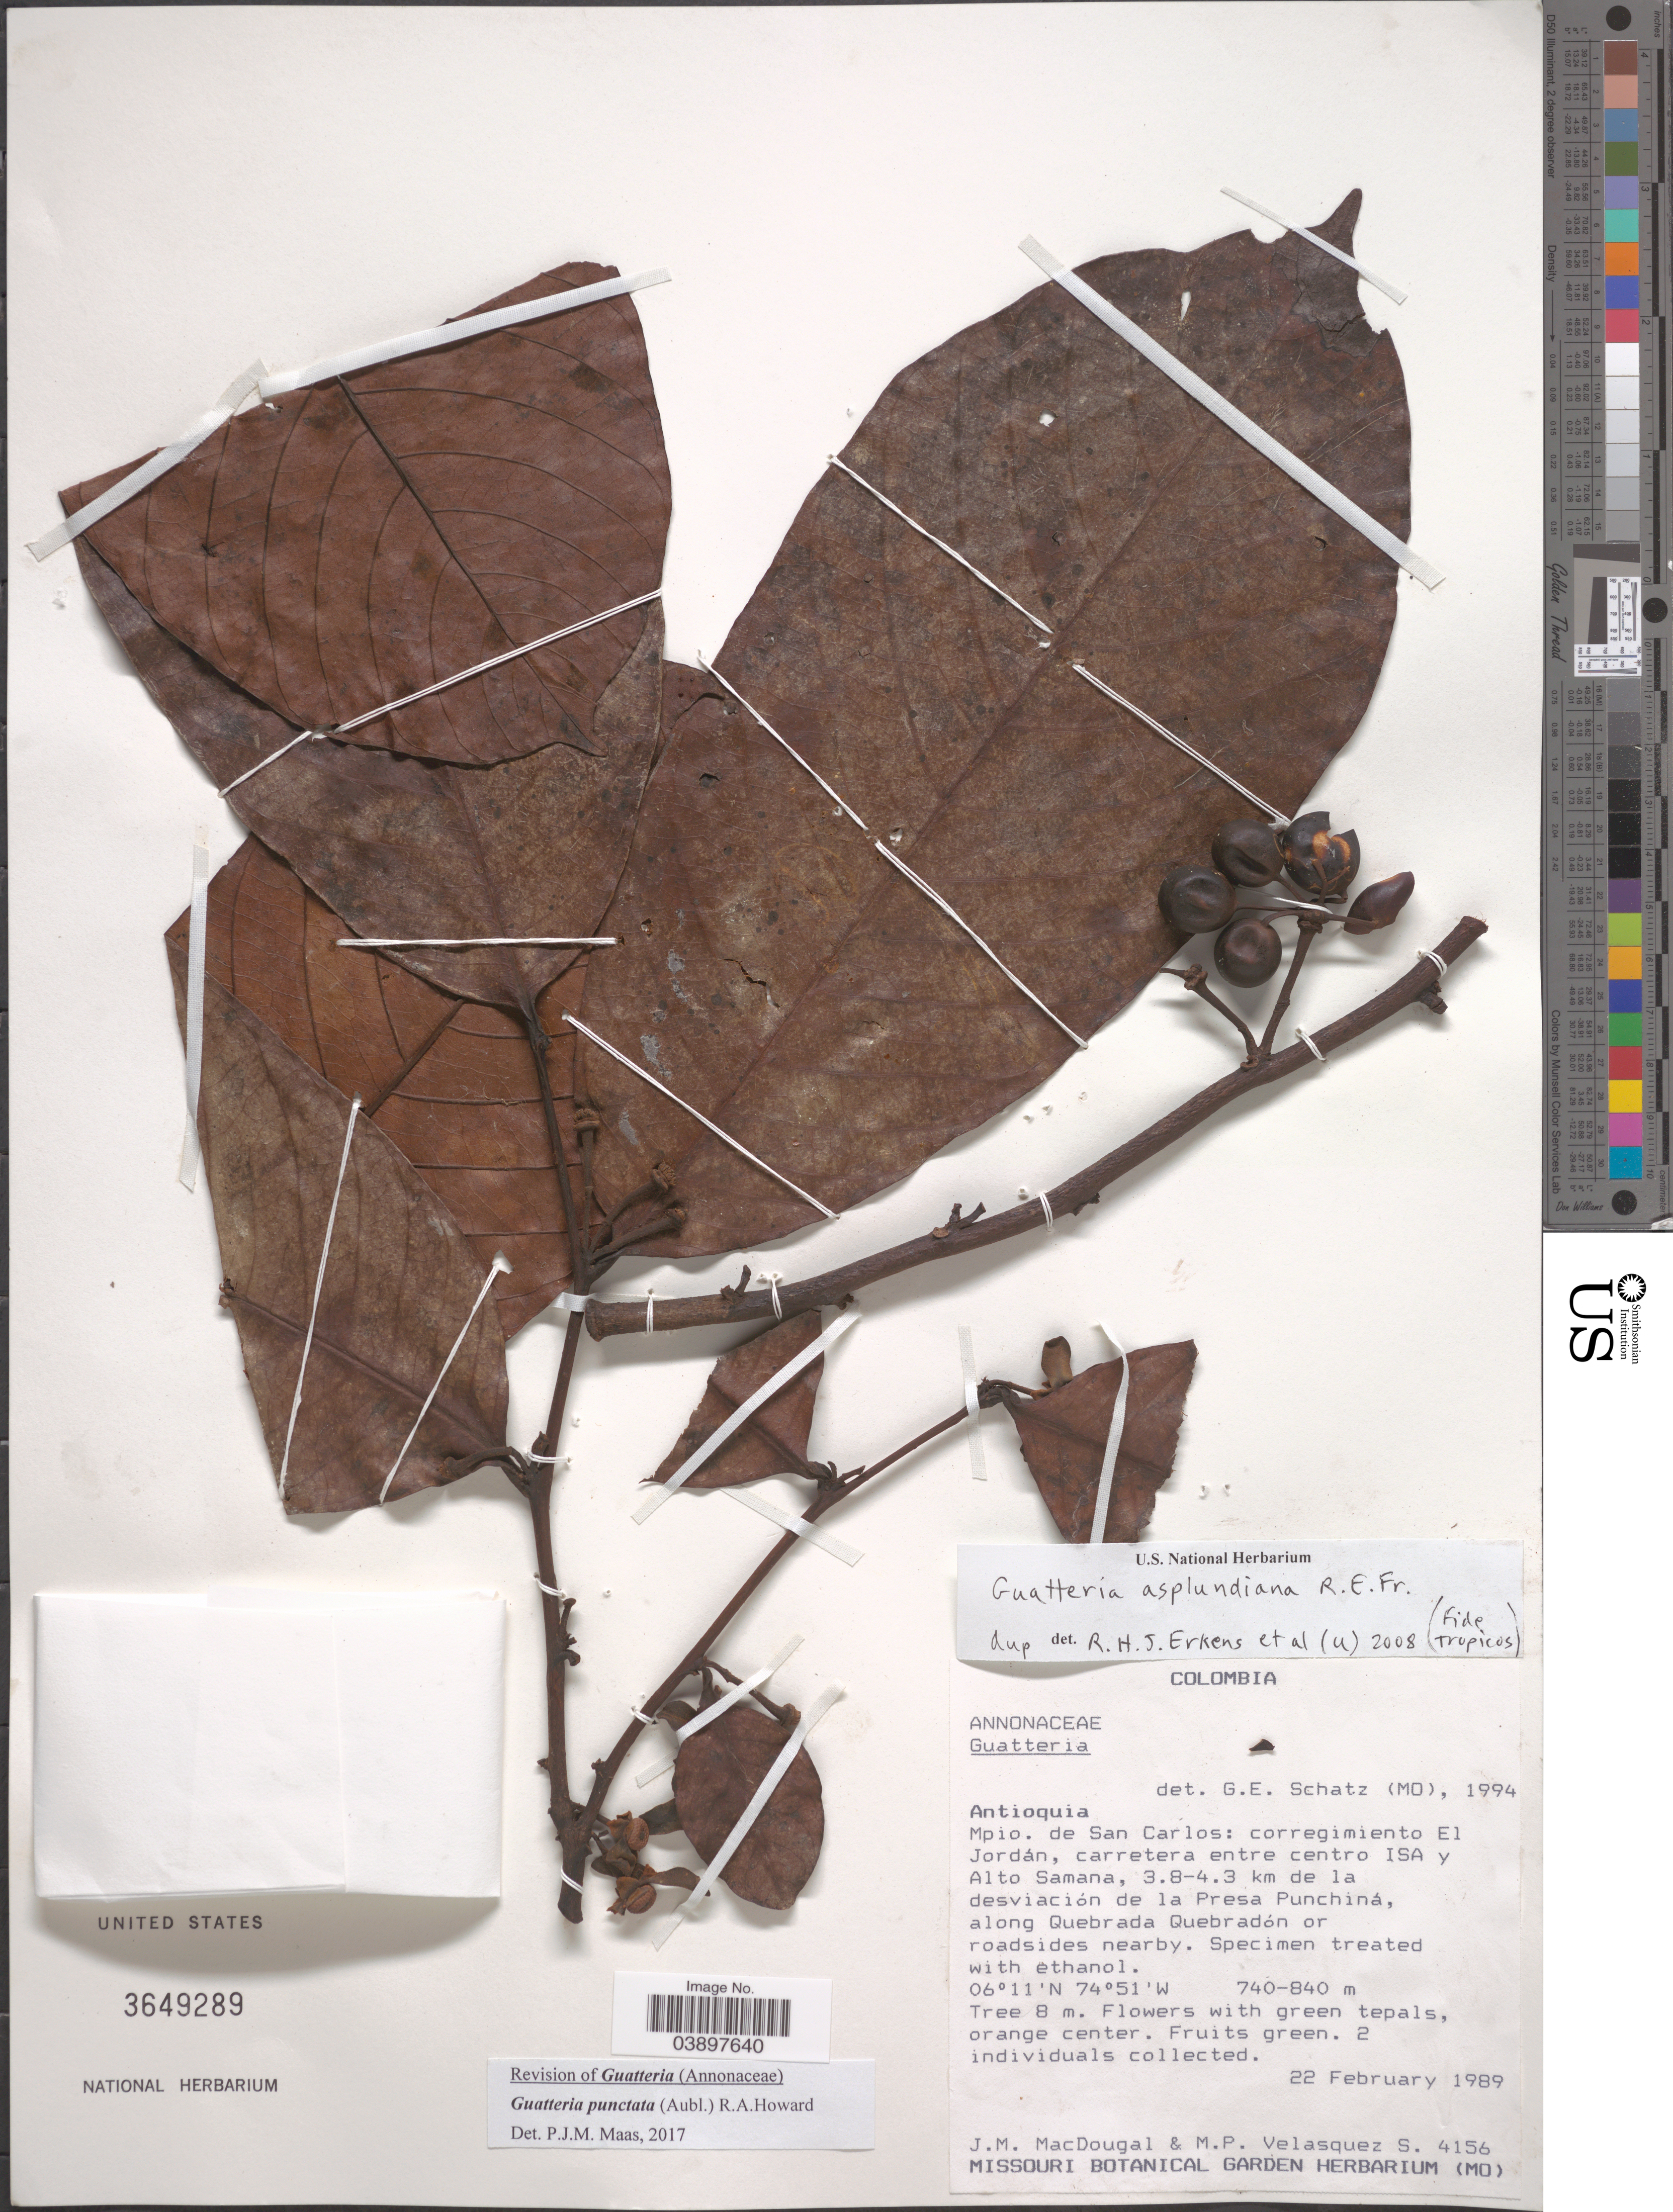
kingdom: Plantae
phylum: Tracheophyta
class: Magnoliopsida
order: Magnoliales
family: Annonaceae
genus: Guatteria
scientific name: Guatteria punctata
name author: (Aubl.) R.A. Howard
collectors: J. M. MacDougal & M. P. Velásquez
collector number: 4156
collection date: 1989-02-22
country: Colombia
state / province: Antioquia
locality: Mpio. de San Carlos: corregimiento El Jordán, carretera entre centro ISA y Alto Samana, 3.8-4.3 km de la desviación de la Presa Punchiná, along Quebrada Quebradón or roadsides nearby.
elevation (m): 740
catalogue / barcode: US 3649289